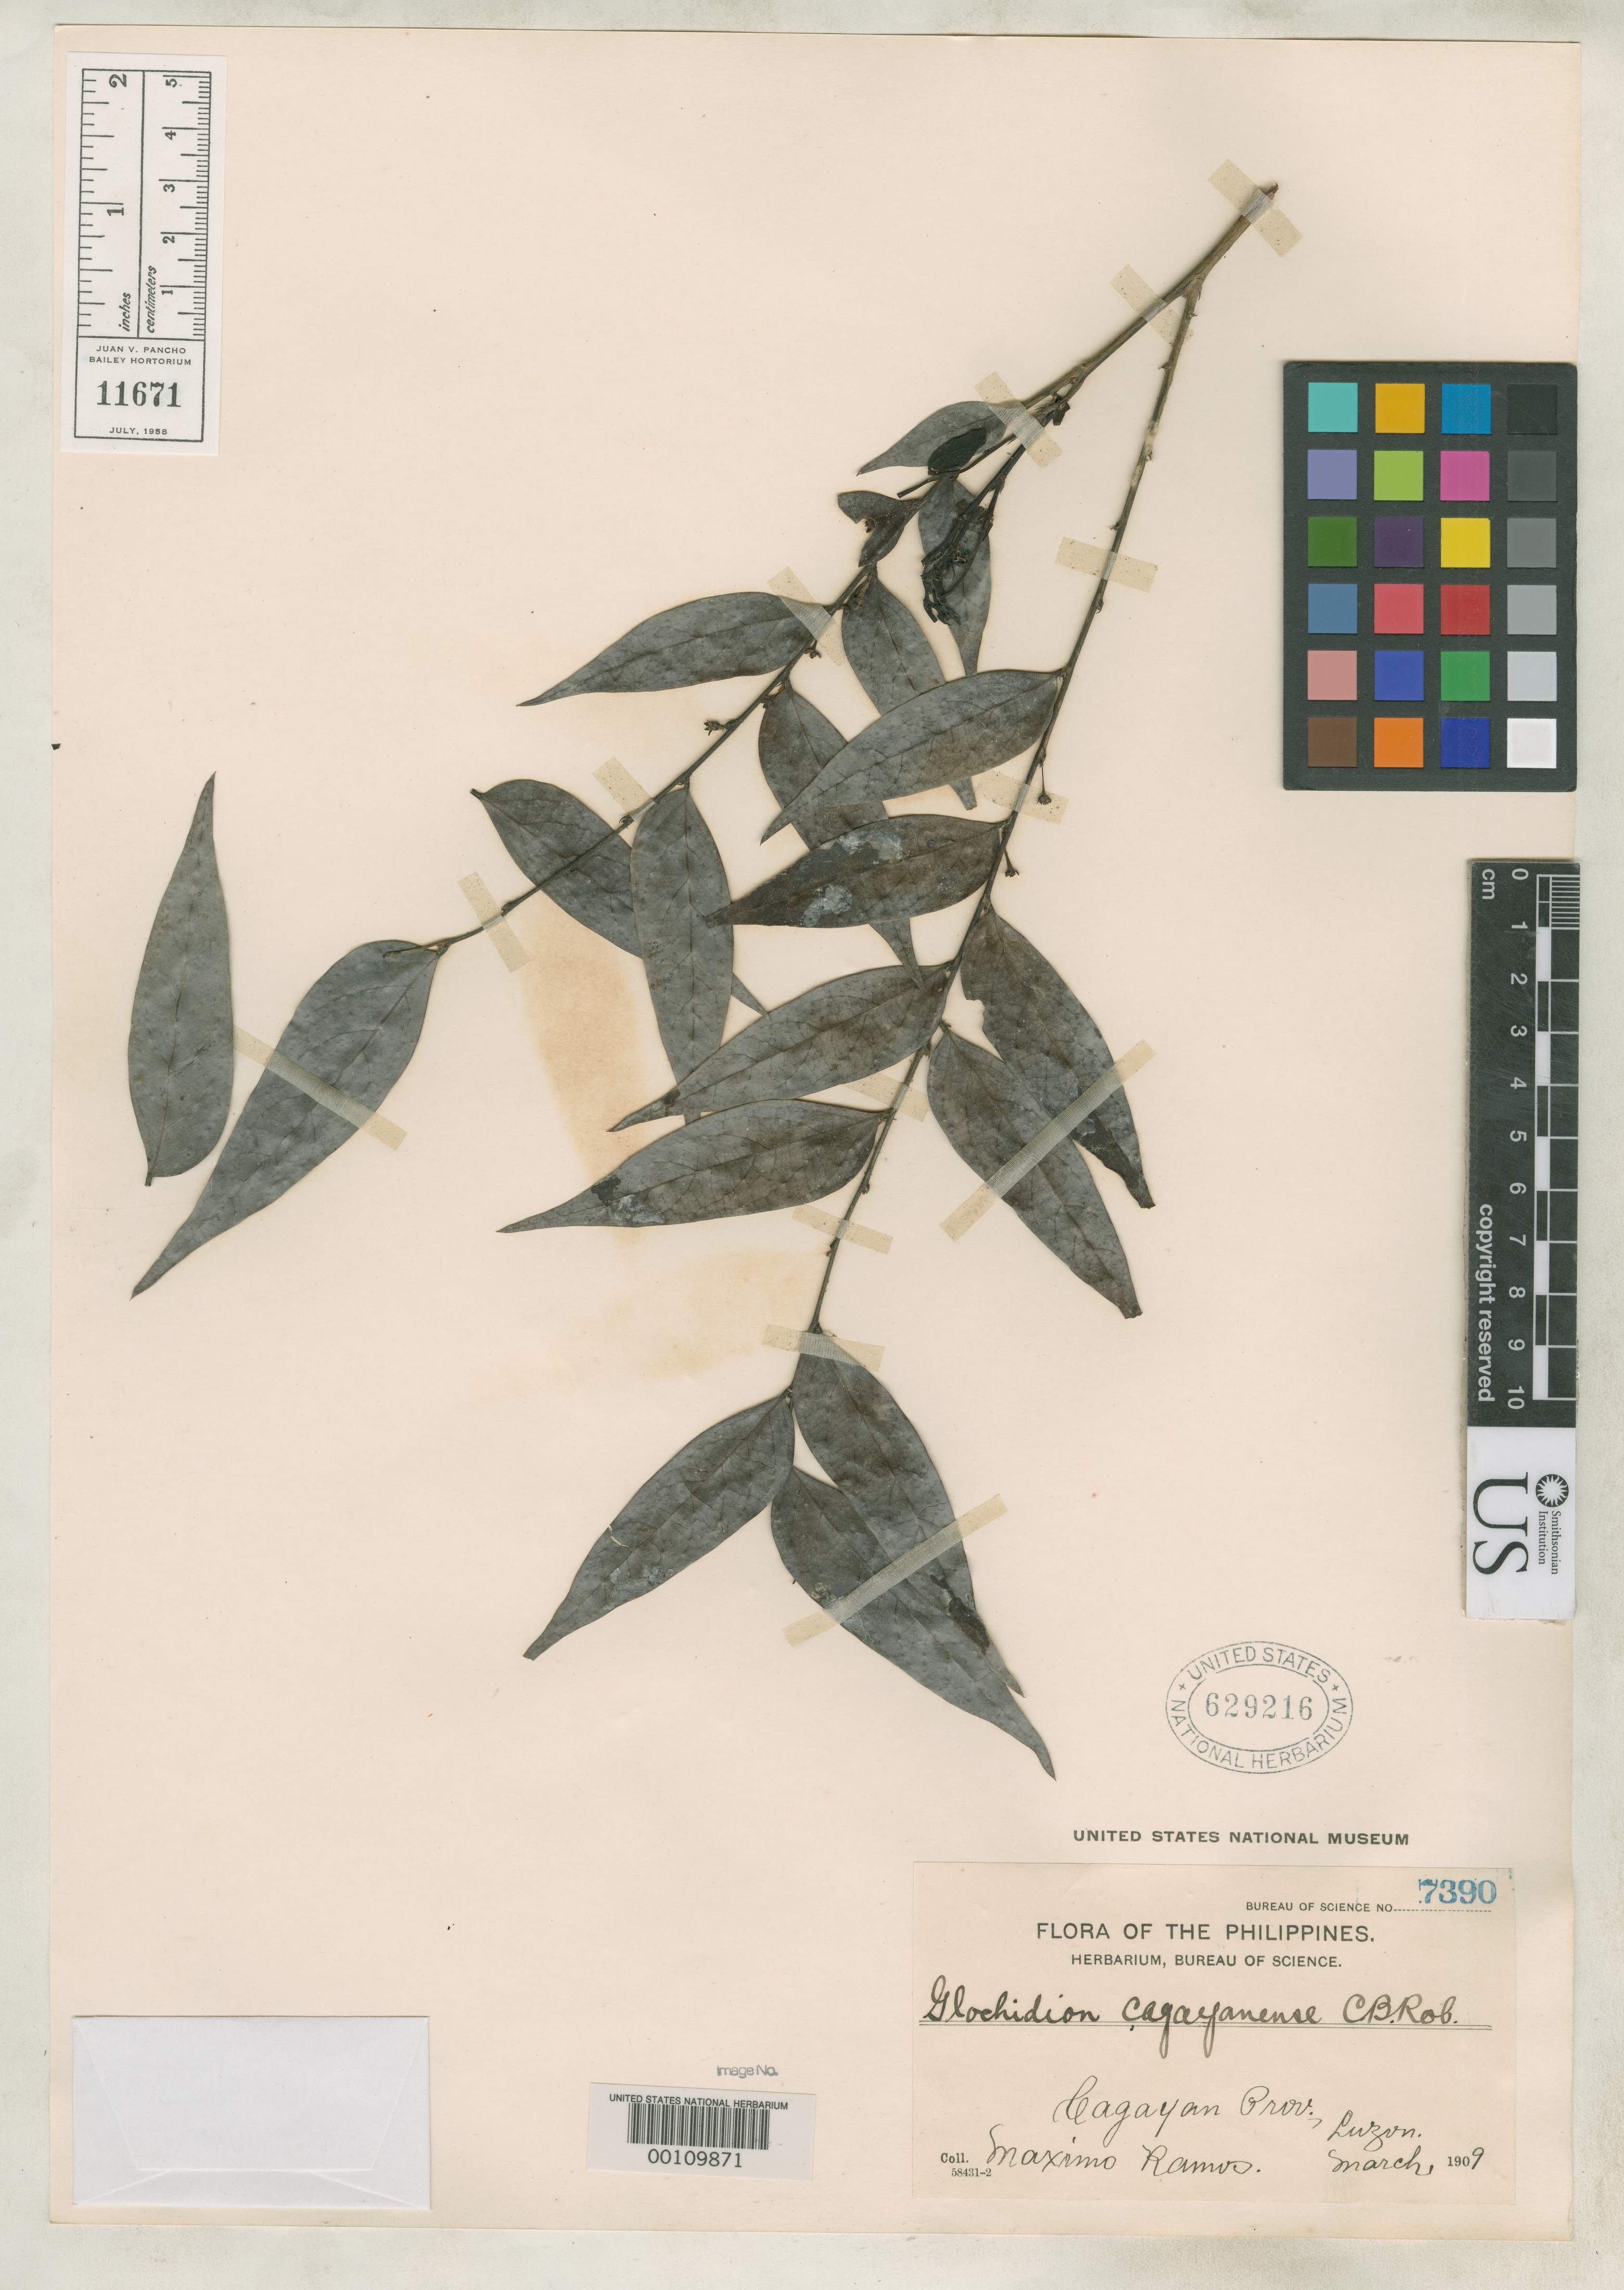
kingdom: Plantae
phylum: Tracheophyta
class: Magnoliopsida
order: Malpighiales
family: Phyllanthaceae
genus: Glochidion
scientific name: Glochidion cagayanense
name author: C.B. Rob.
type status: Isotype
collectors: M. Ramos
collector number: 7390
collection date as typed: Mar 1909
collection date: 1909-03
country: Philippines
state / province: Cagayan Valley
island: Luzon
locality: Cagayan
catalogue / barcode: US 629216